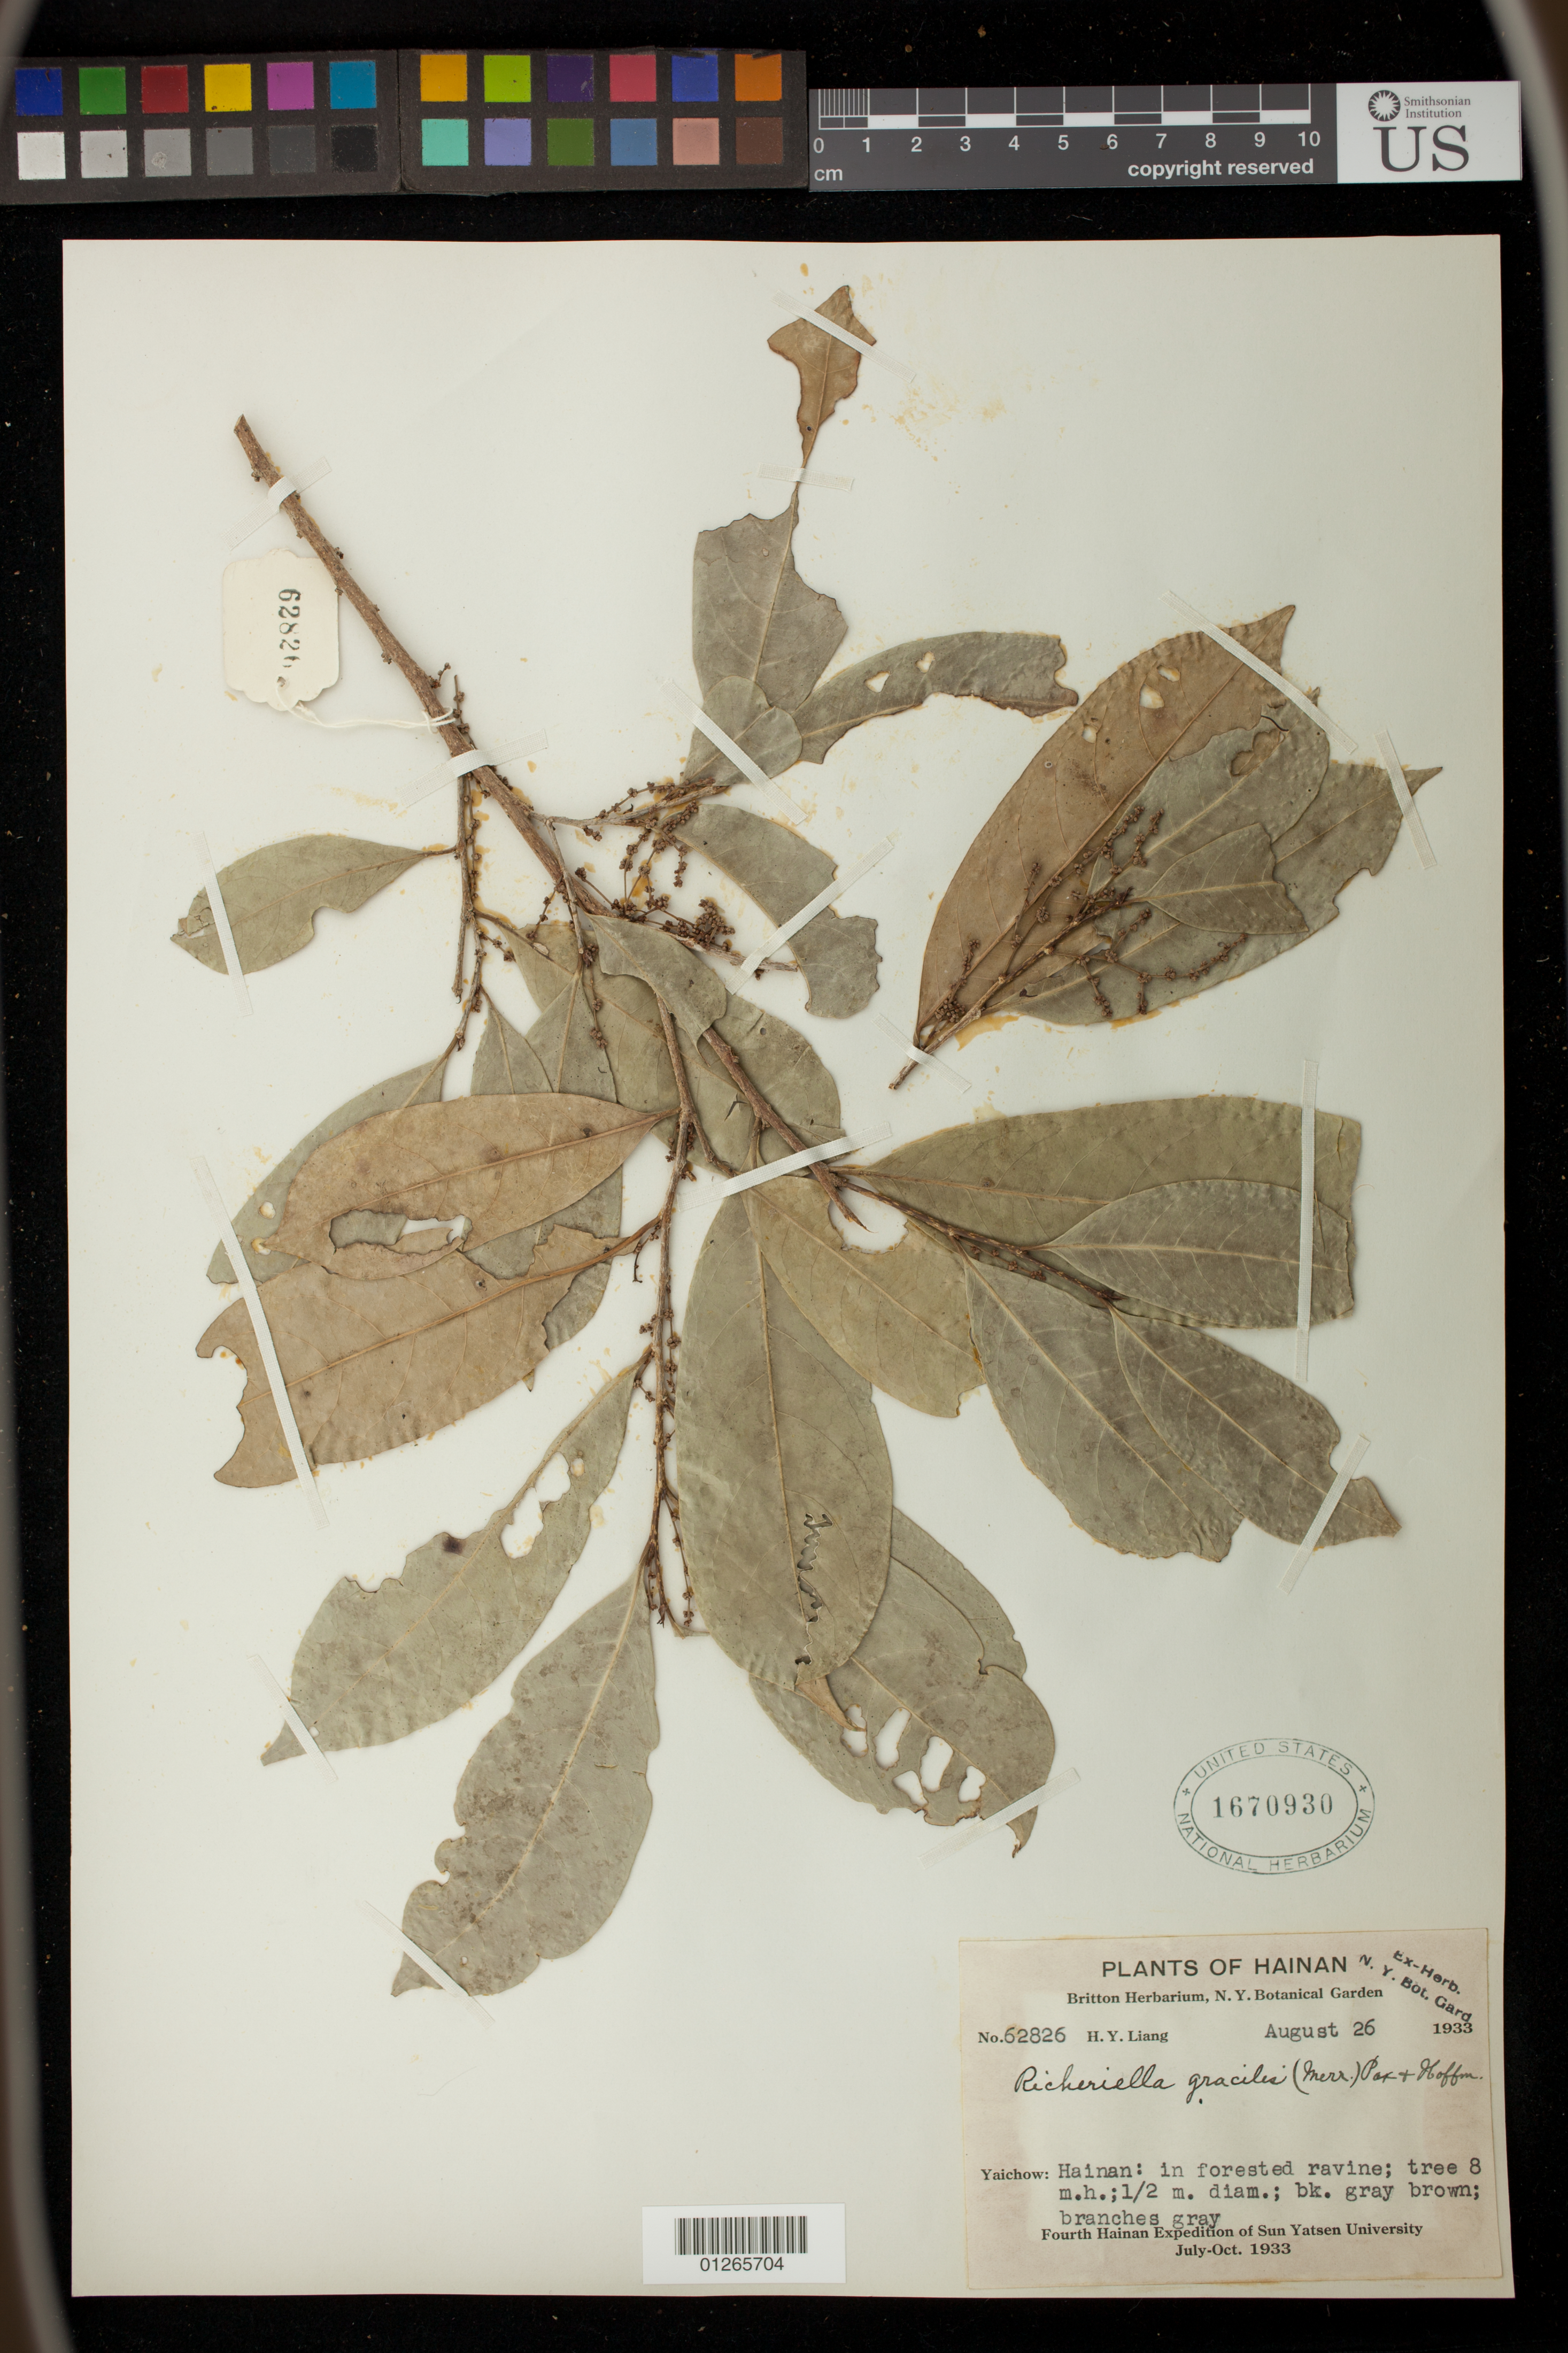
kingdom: Plantae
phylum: Tracheophyta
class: Magnoliopsida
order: Malpighiales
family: Phyllanthaceae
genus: Richeriella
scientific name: Richeriella gracilis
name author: (Merr.) Pax & K. Hoffm.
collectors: H. Y. Liang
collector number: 62826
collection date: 1933-08-26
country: China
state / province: Hainan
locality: Municipio Briceno: Vereda San Farmin, via Ventanas-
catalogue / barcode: US 1670930